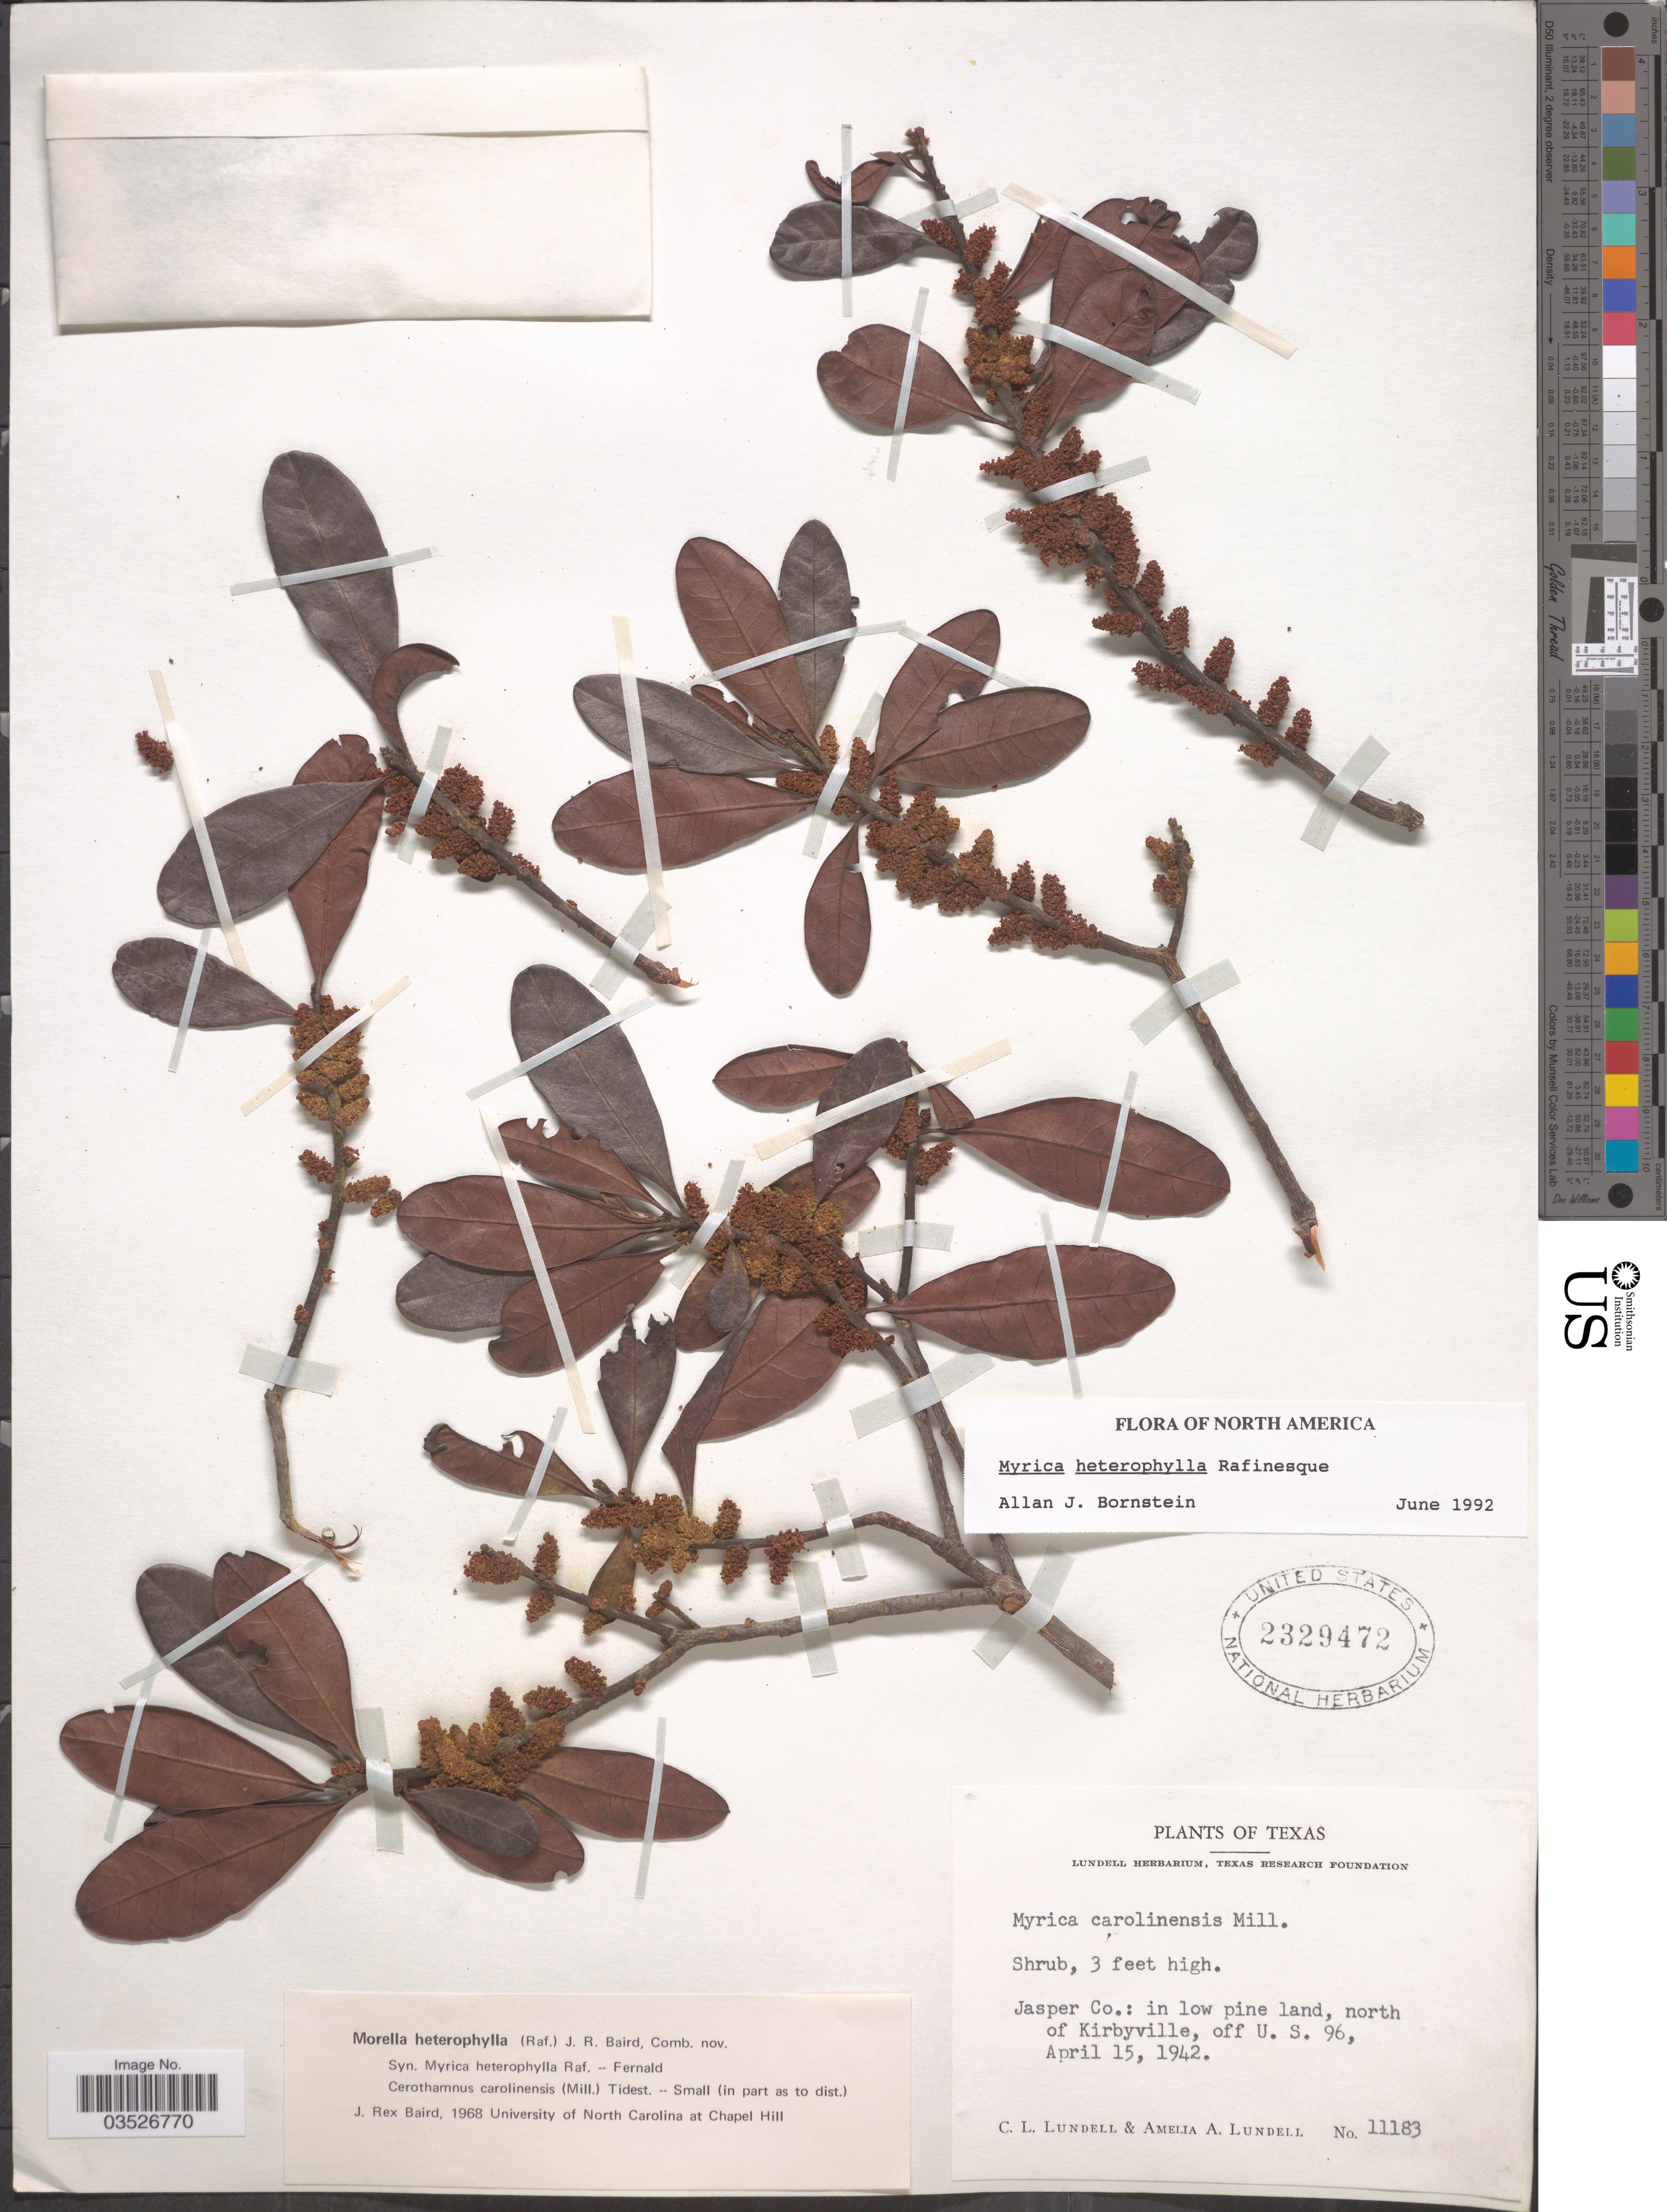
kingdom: Plantae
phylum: Tracheophyta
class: Magnoliopsida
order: Fagales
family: Myricaceae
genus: Morella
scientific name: Morella caroliniensis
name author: (Mill.) Small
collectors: C. L. Lundell & A. A. Lundell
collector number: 11183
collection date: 1942-04-15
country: United States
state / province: Texas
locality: Jasper Co.: in low pine land, north of Kirbyville, off U.S. 96.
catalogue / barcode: US 2329472